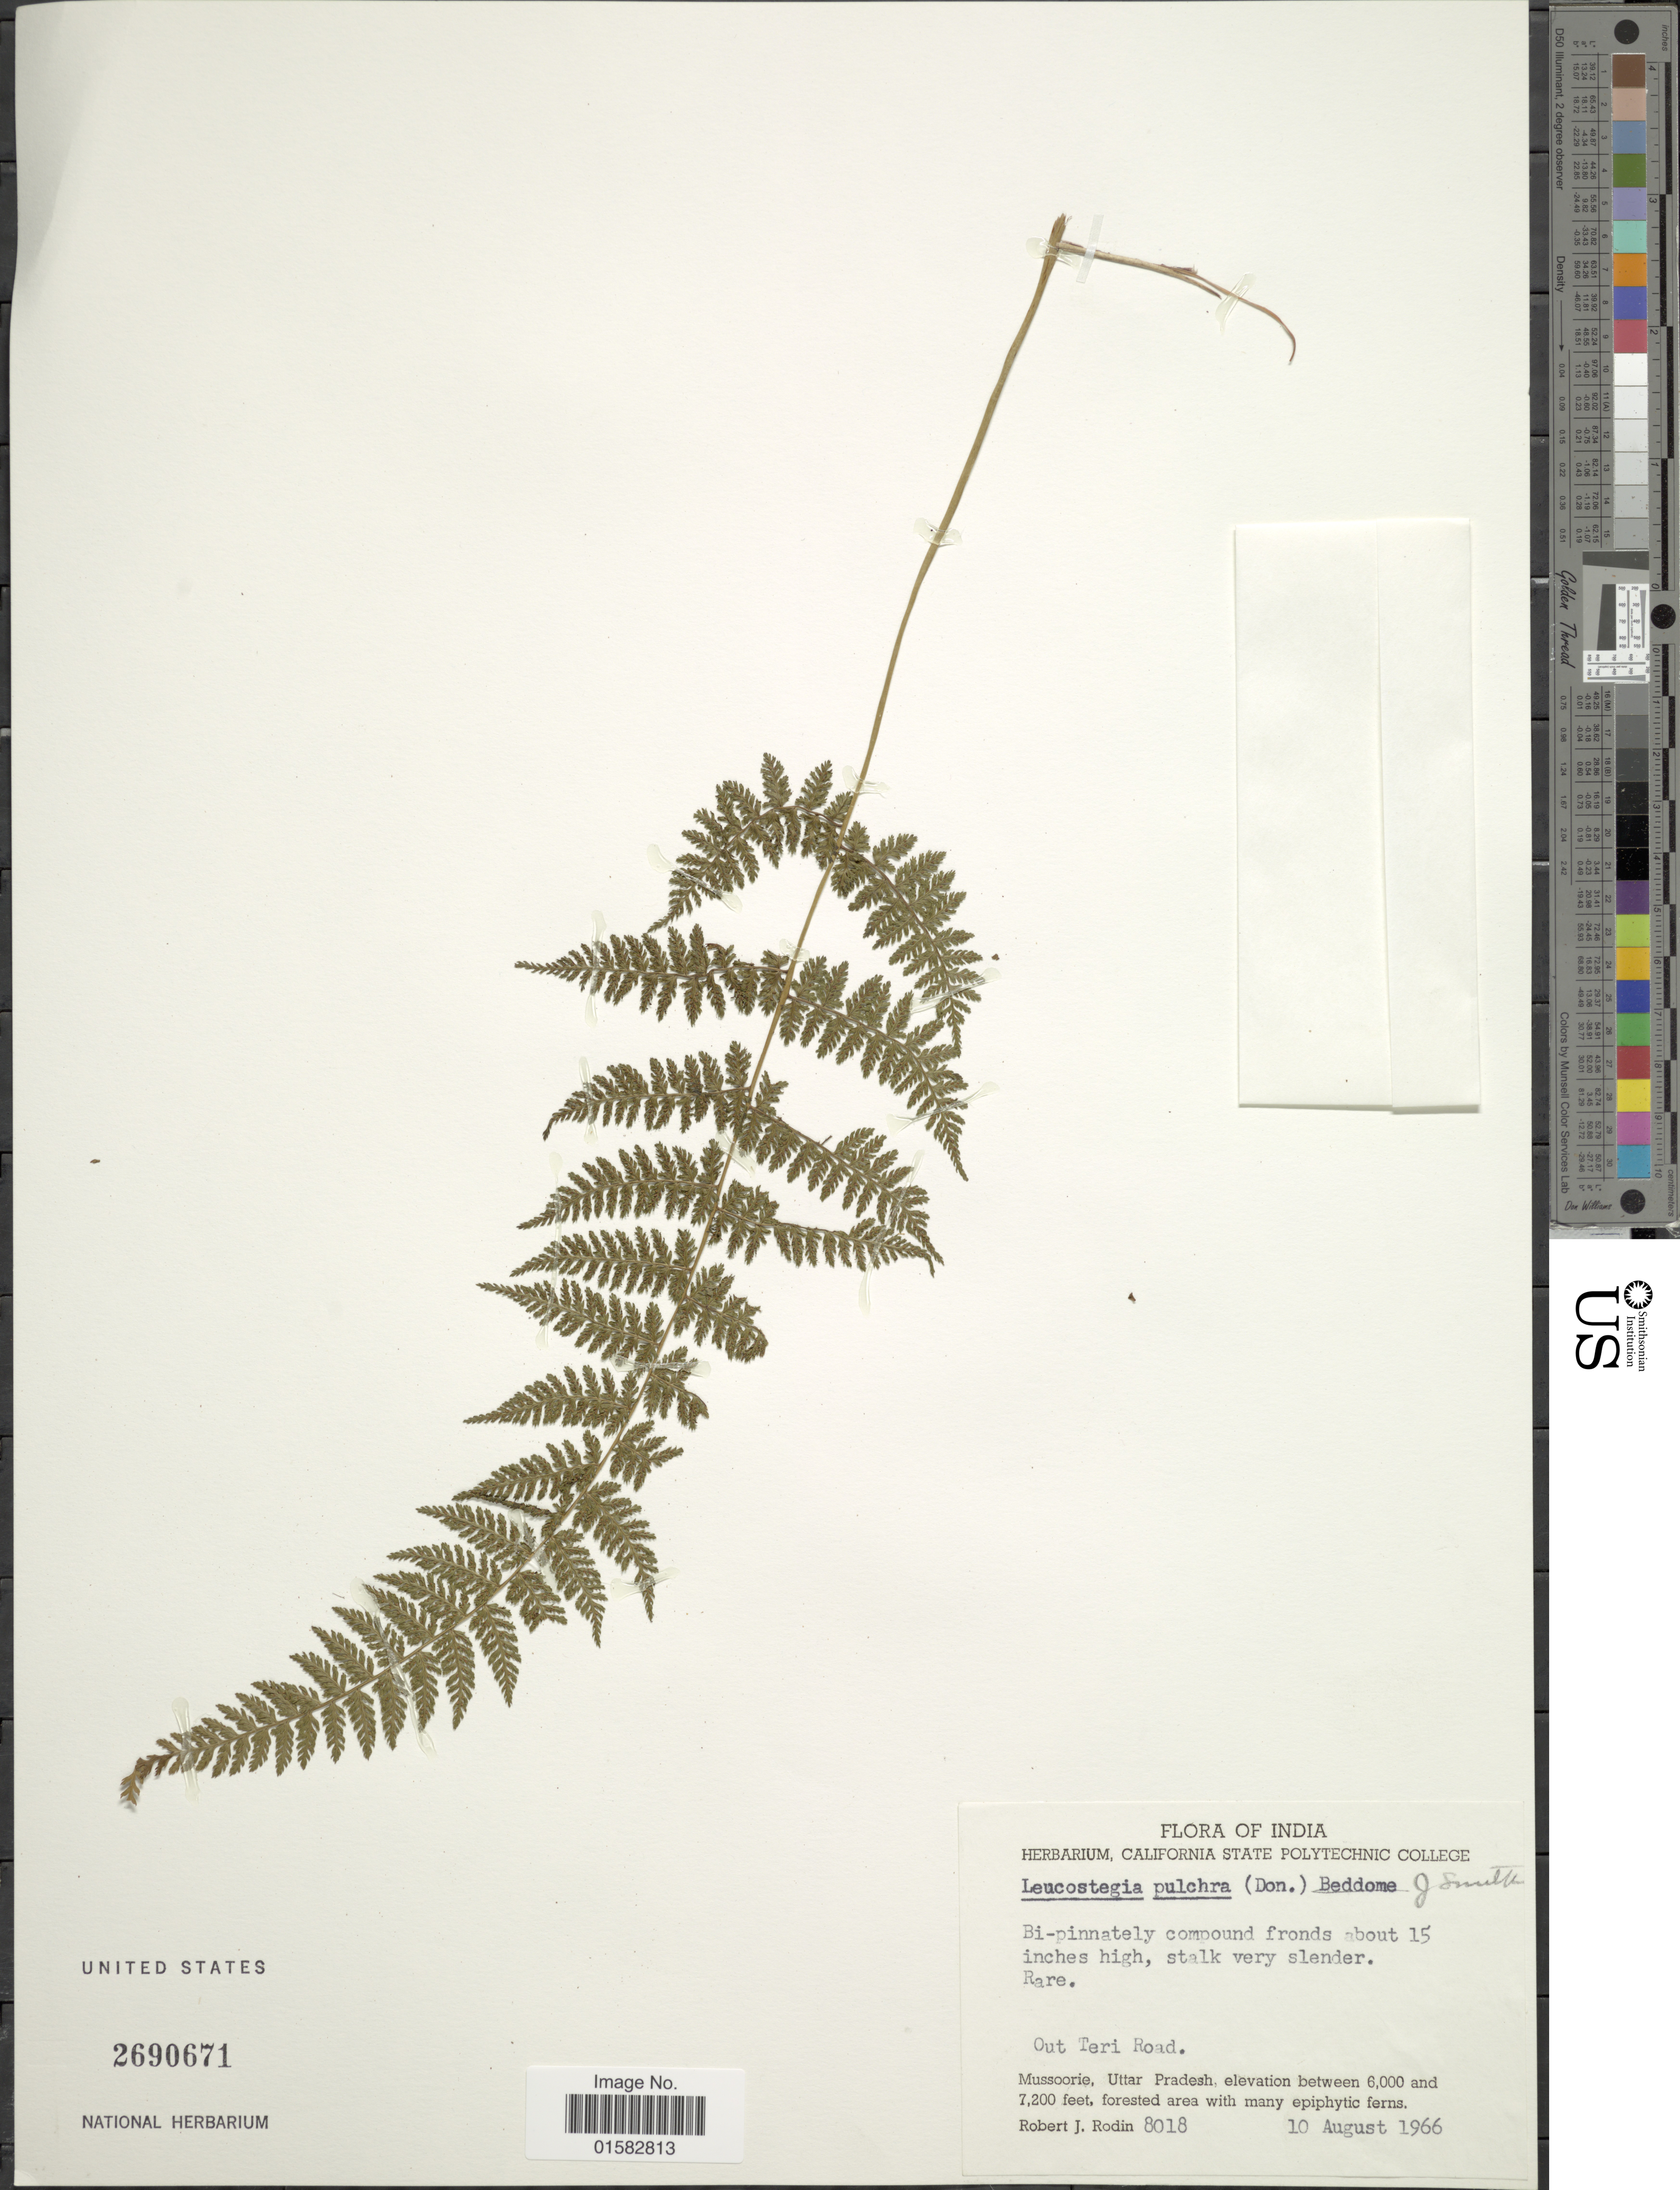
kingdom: Plantae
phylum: Tracheophyta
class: Polypodiopsida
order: Polypodiales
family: Davalliaceae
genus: Davallia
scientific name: Davallia pulchra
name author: D. Don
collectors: R. J. Rodin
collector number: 8018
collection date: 1966-08-10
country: India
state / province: Uttar Pradesh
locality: Mussoorie, Out Teri Road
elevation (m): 1829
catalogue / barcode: US 2690671